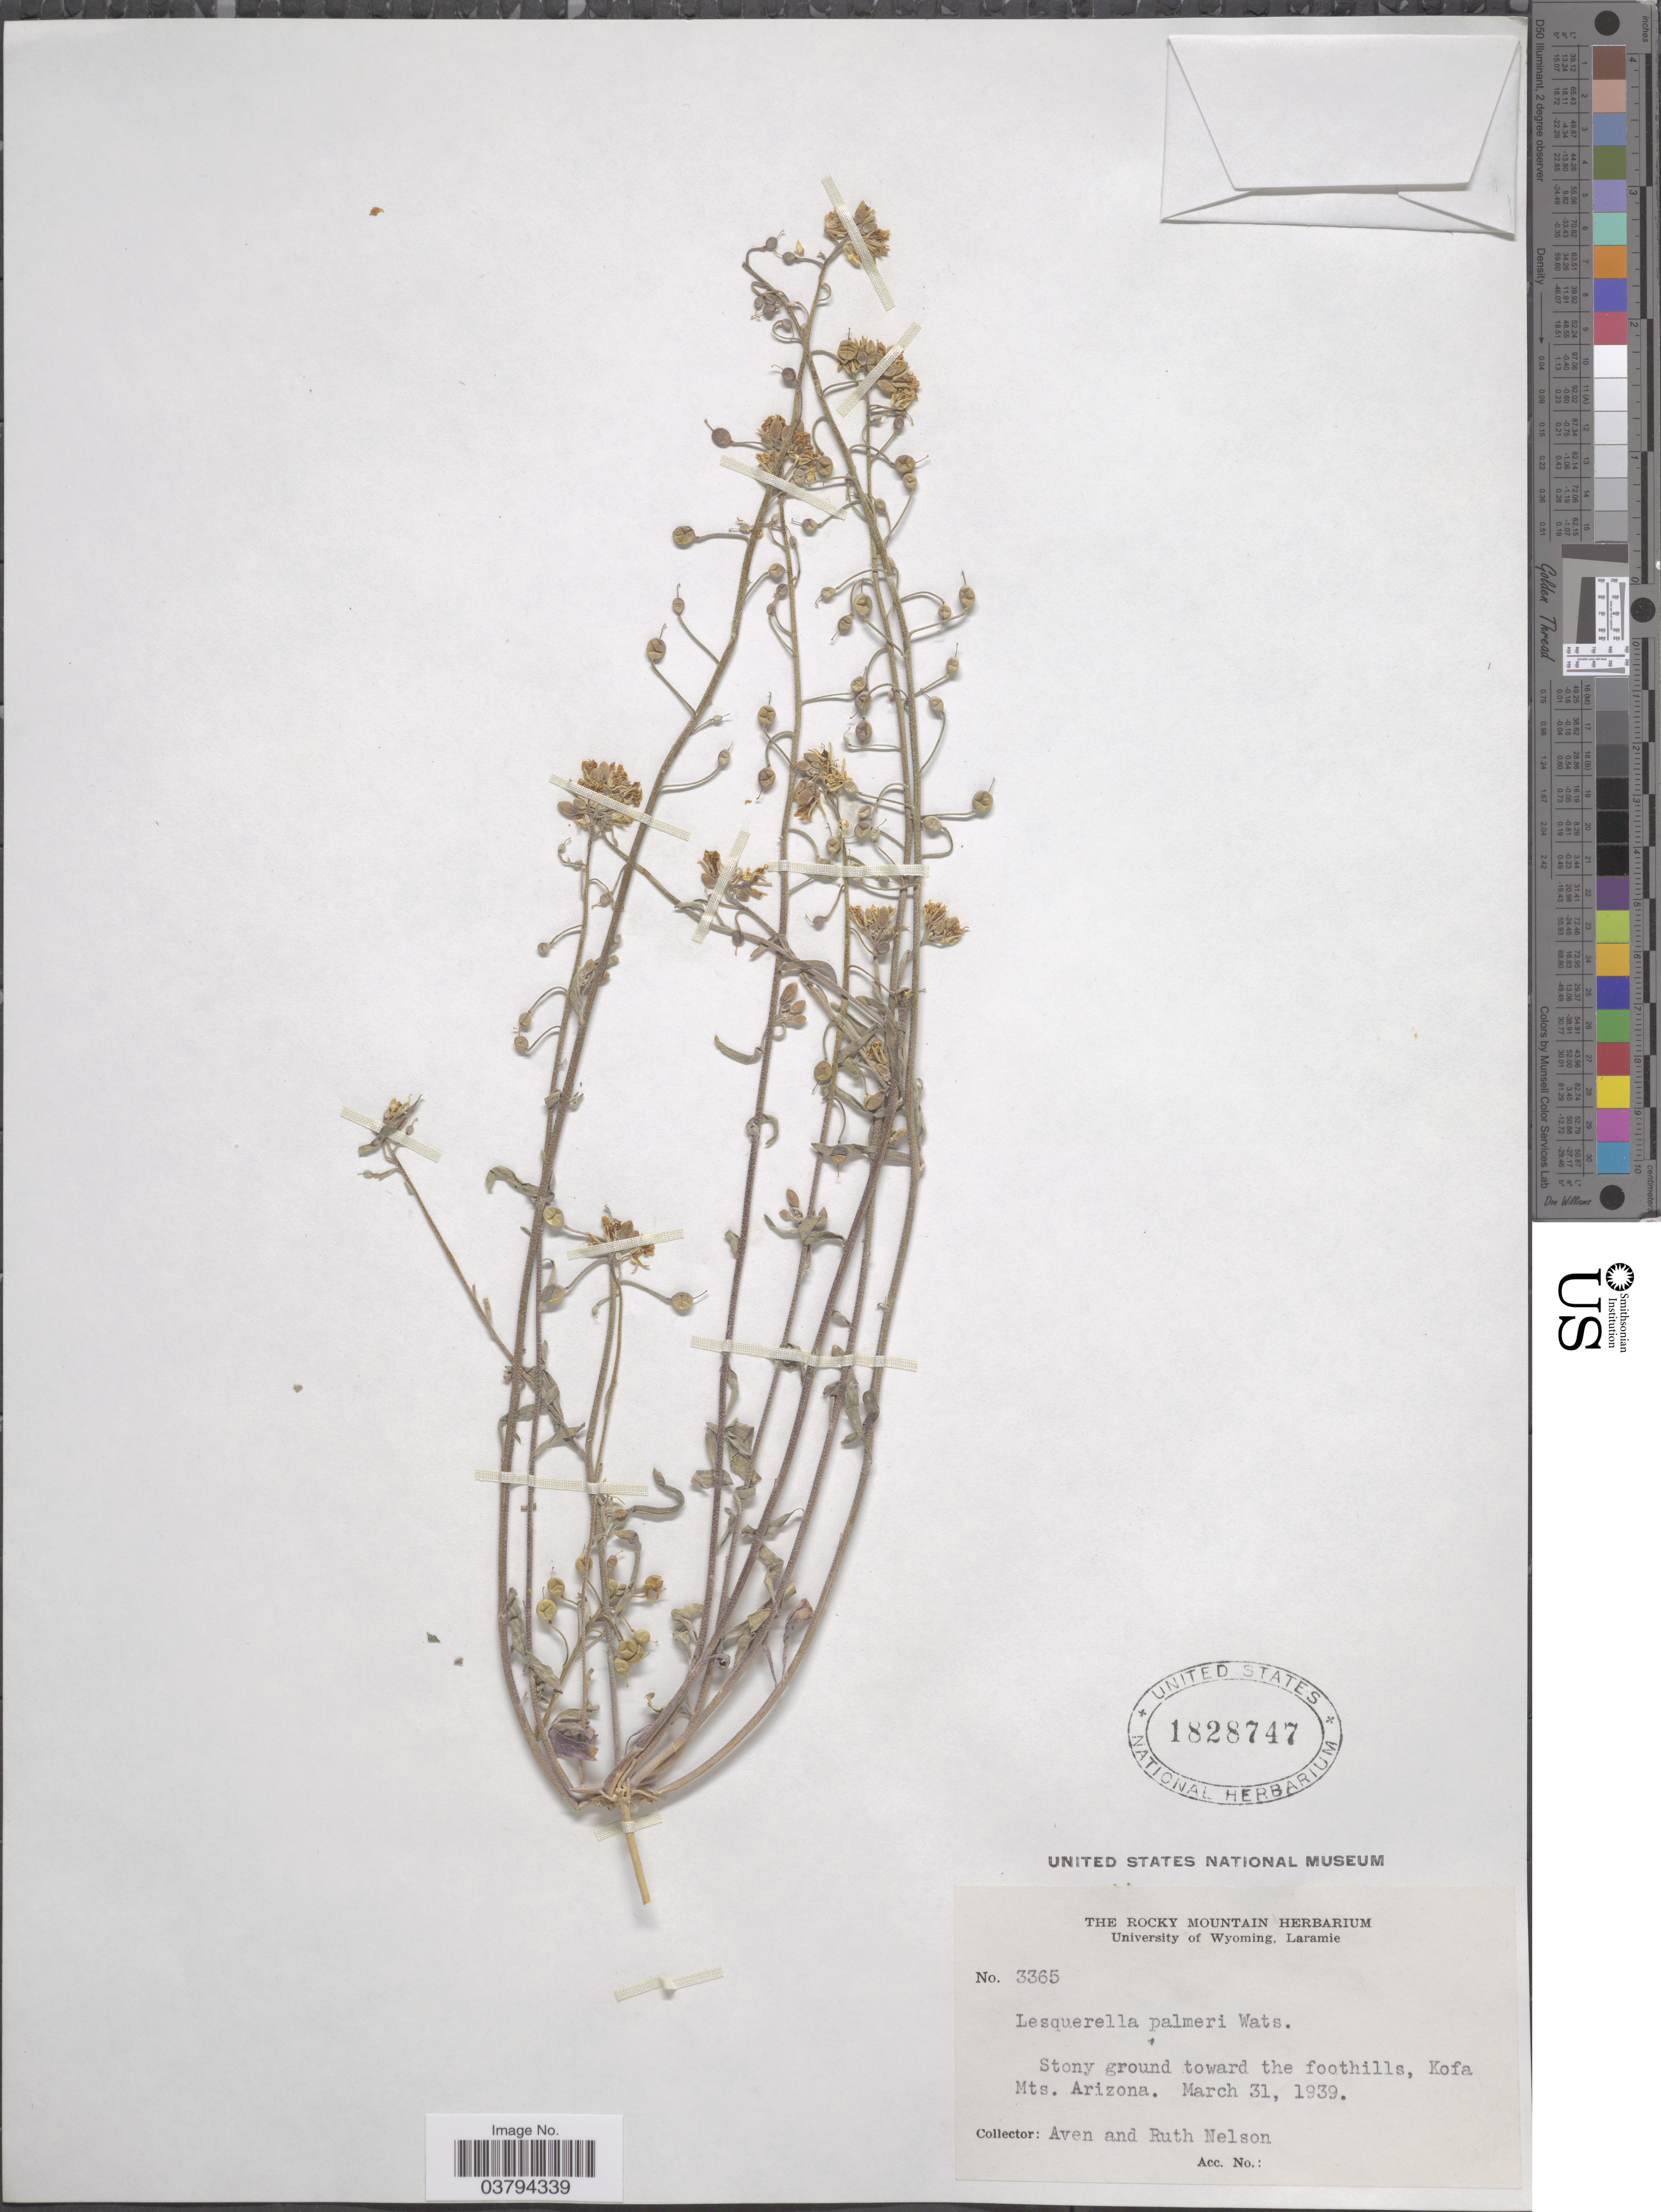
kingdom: Plantae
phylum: Tracheophyta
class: Magnoliopsida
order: Brassicales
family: Brassicaceae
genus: Lesquerella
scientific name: Lesquerella tenella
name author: A. Nelson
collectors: A. Nelson & R. A. Nelson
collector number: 3365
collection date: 1939-03-31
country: United States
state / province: Wyoming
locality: Kofa Mts.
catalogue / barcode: US 1828747